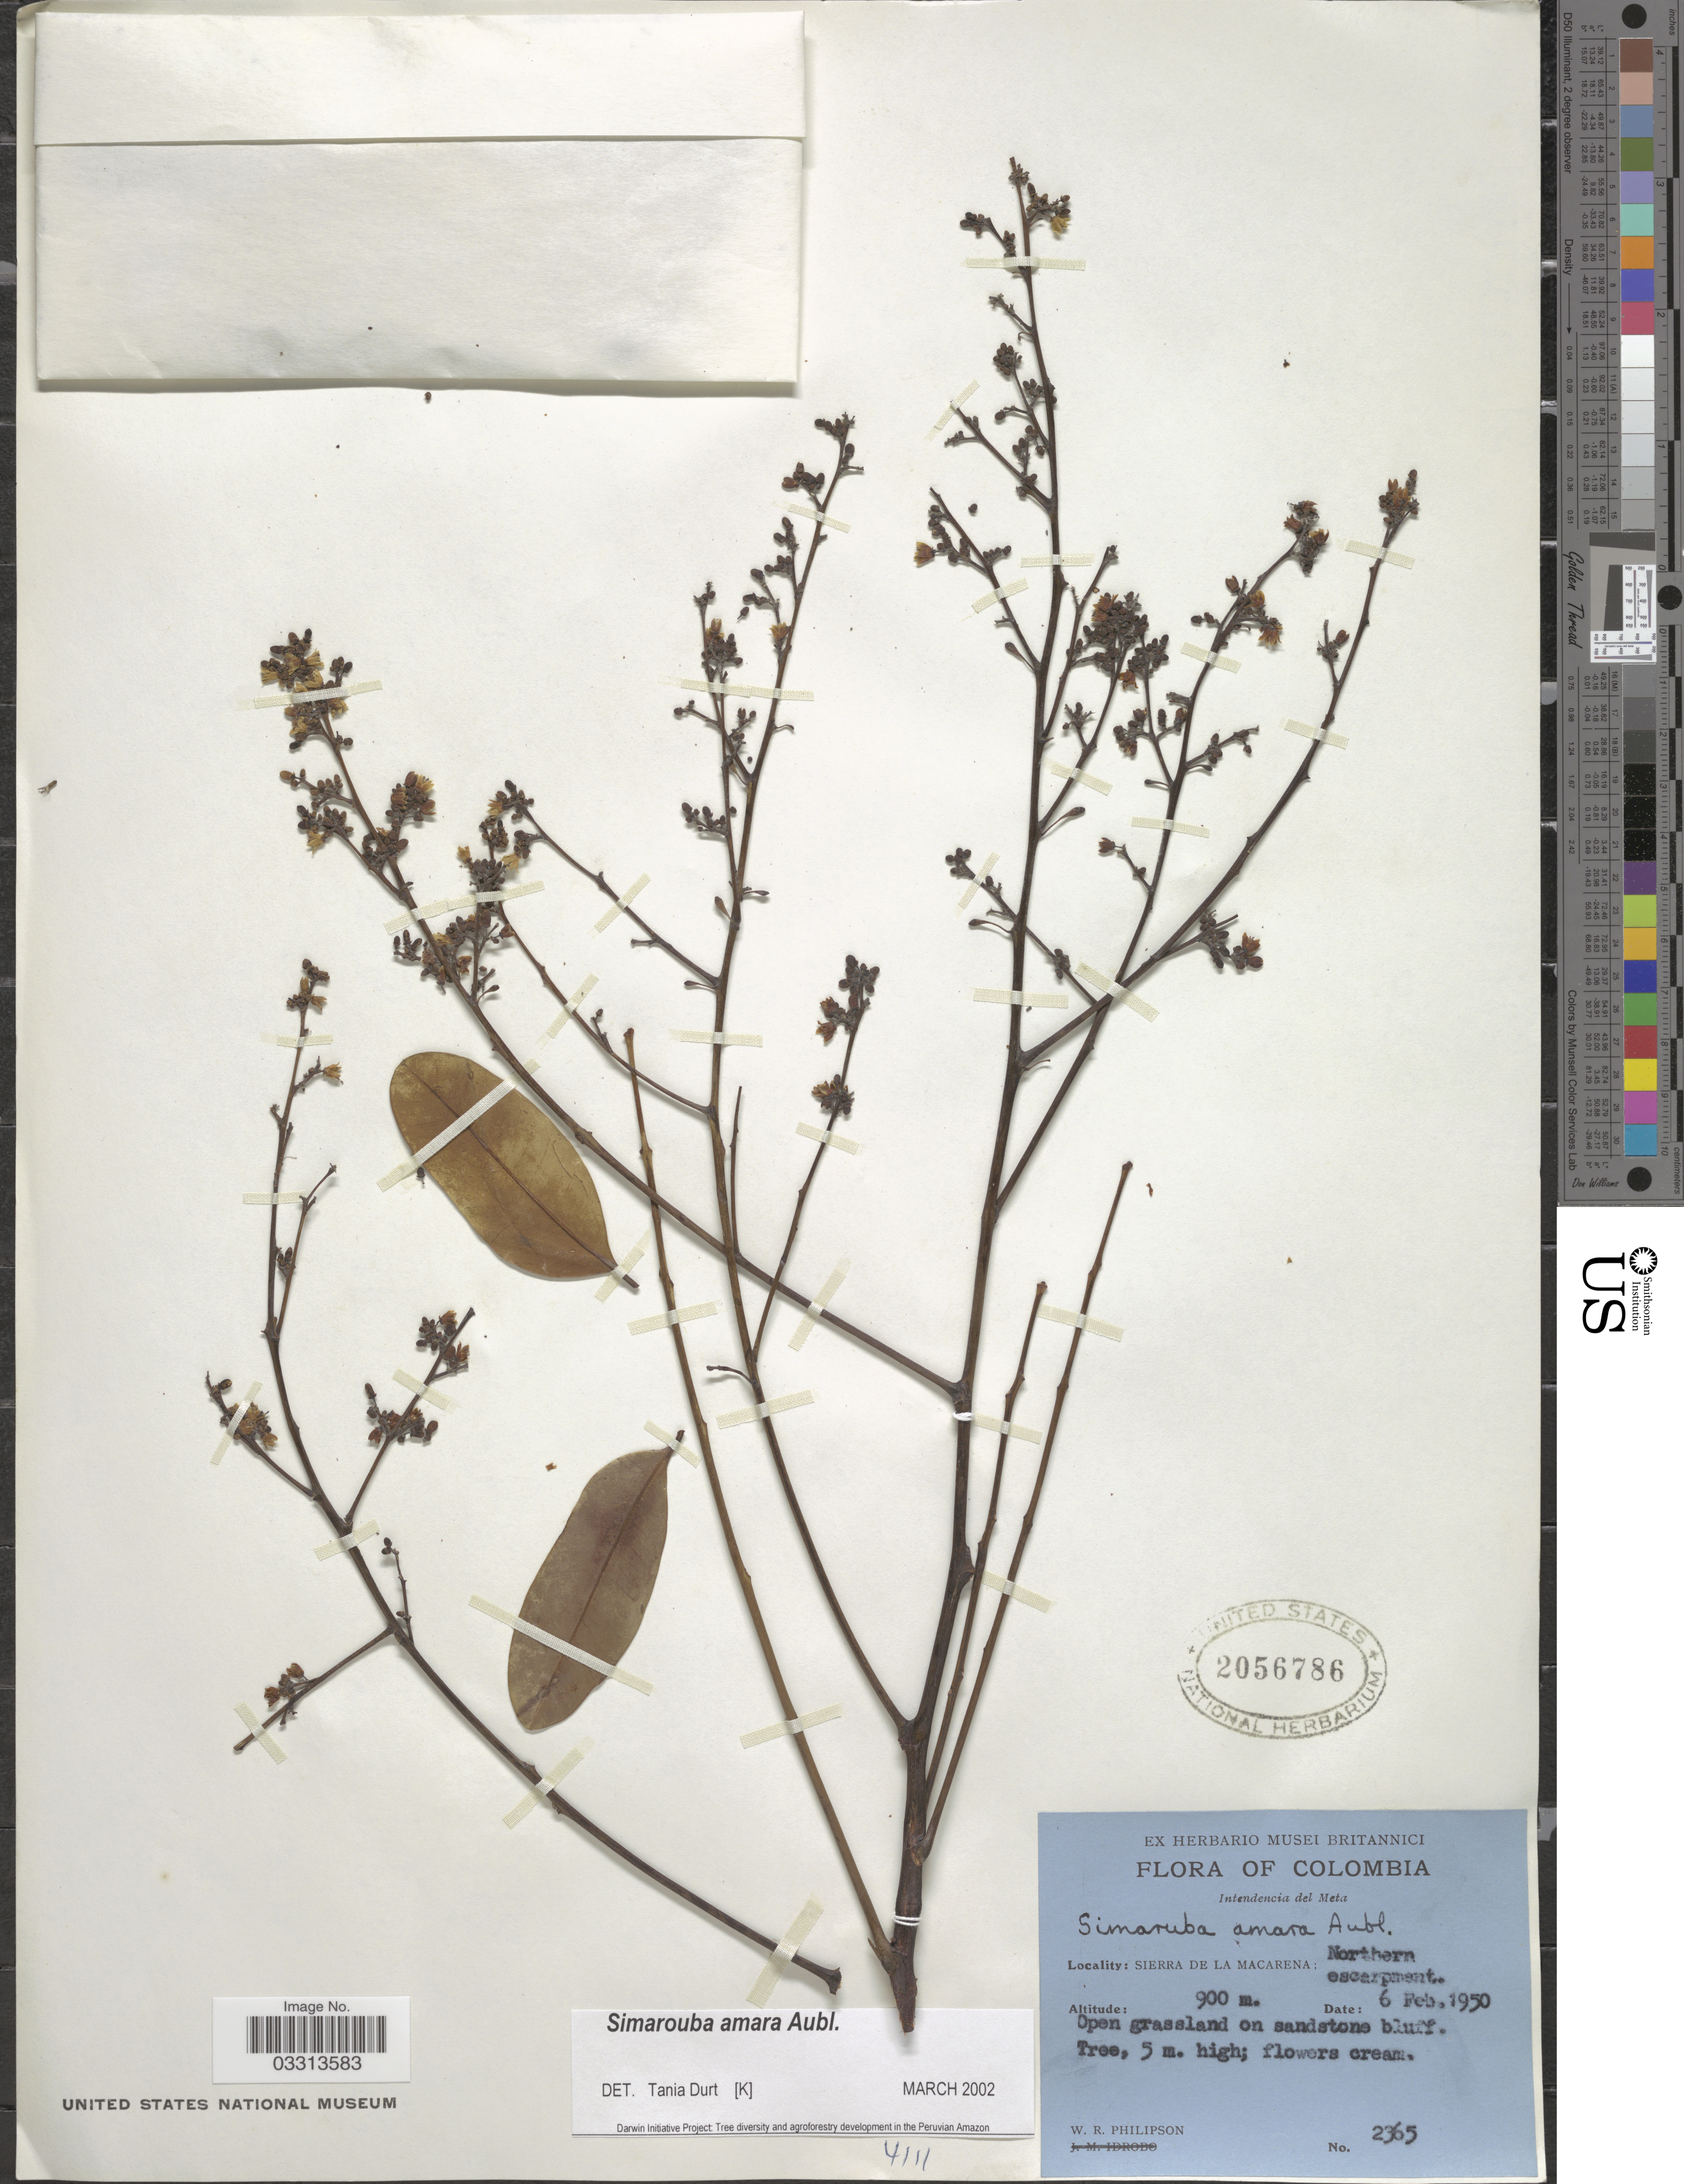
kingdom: Plantae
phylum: Tracheophyta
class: Magnoliopsida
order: Sapindales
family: Simaroubaceae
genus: Simarouba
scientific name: Simarouba amara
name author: Aubl.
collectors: W. R. Philipson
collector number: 2365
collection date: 1950-02-06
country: Colombia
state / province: Meta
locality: Intendencia del Meta, Sierra de la Macarena: Northern escarpment.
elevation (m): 900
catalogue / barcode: US 2056786